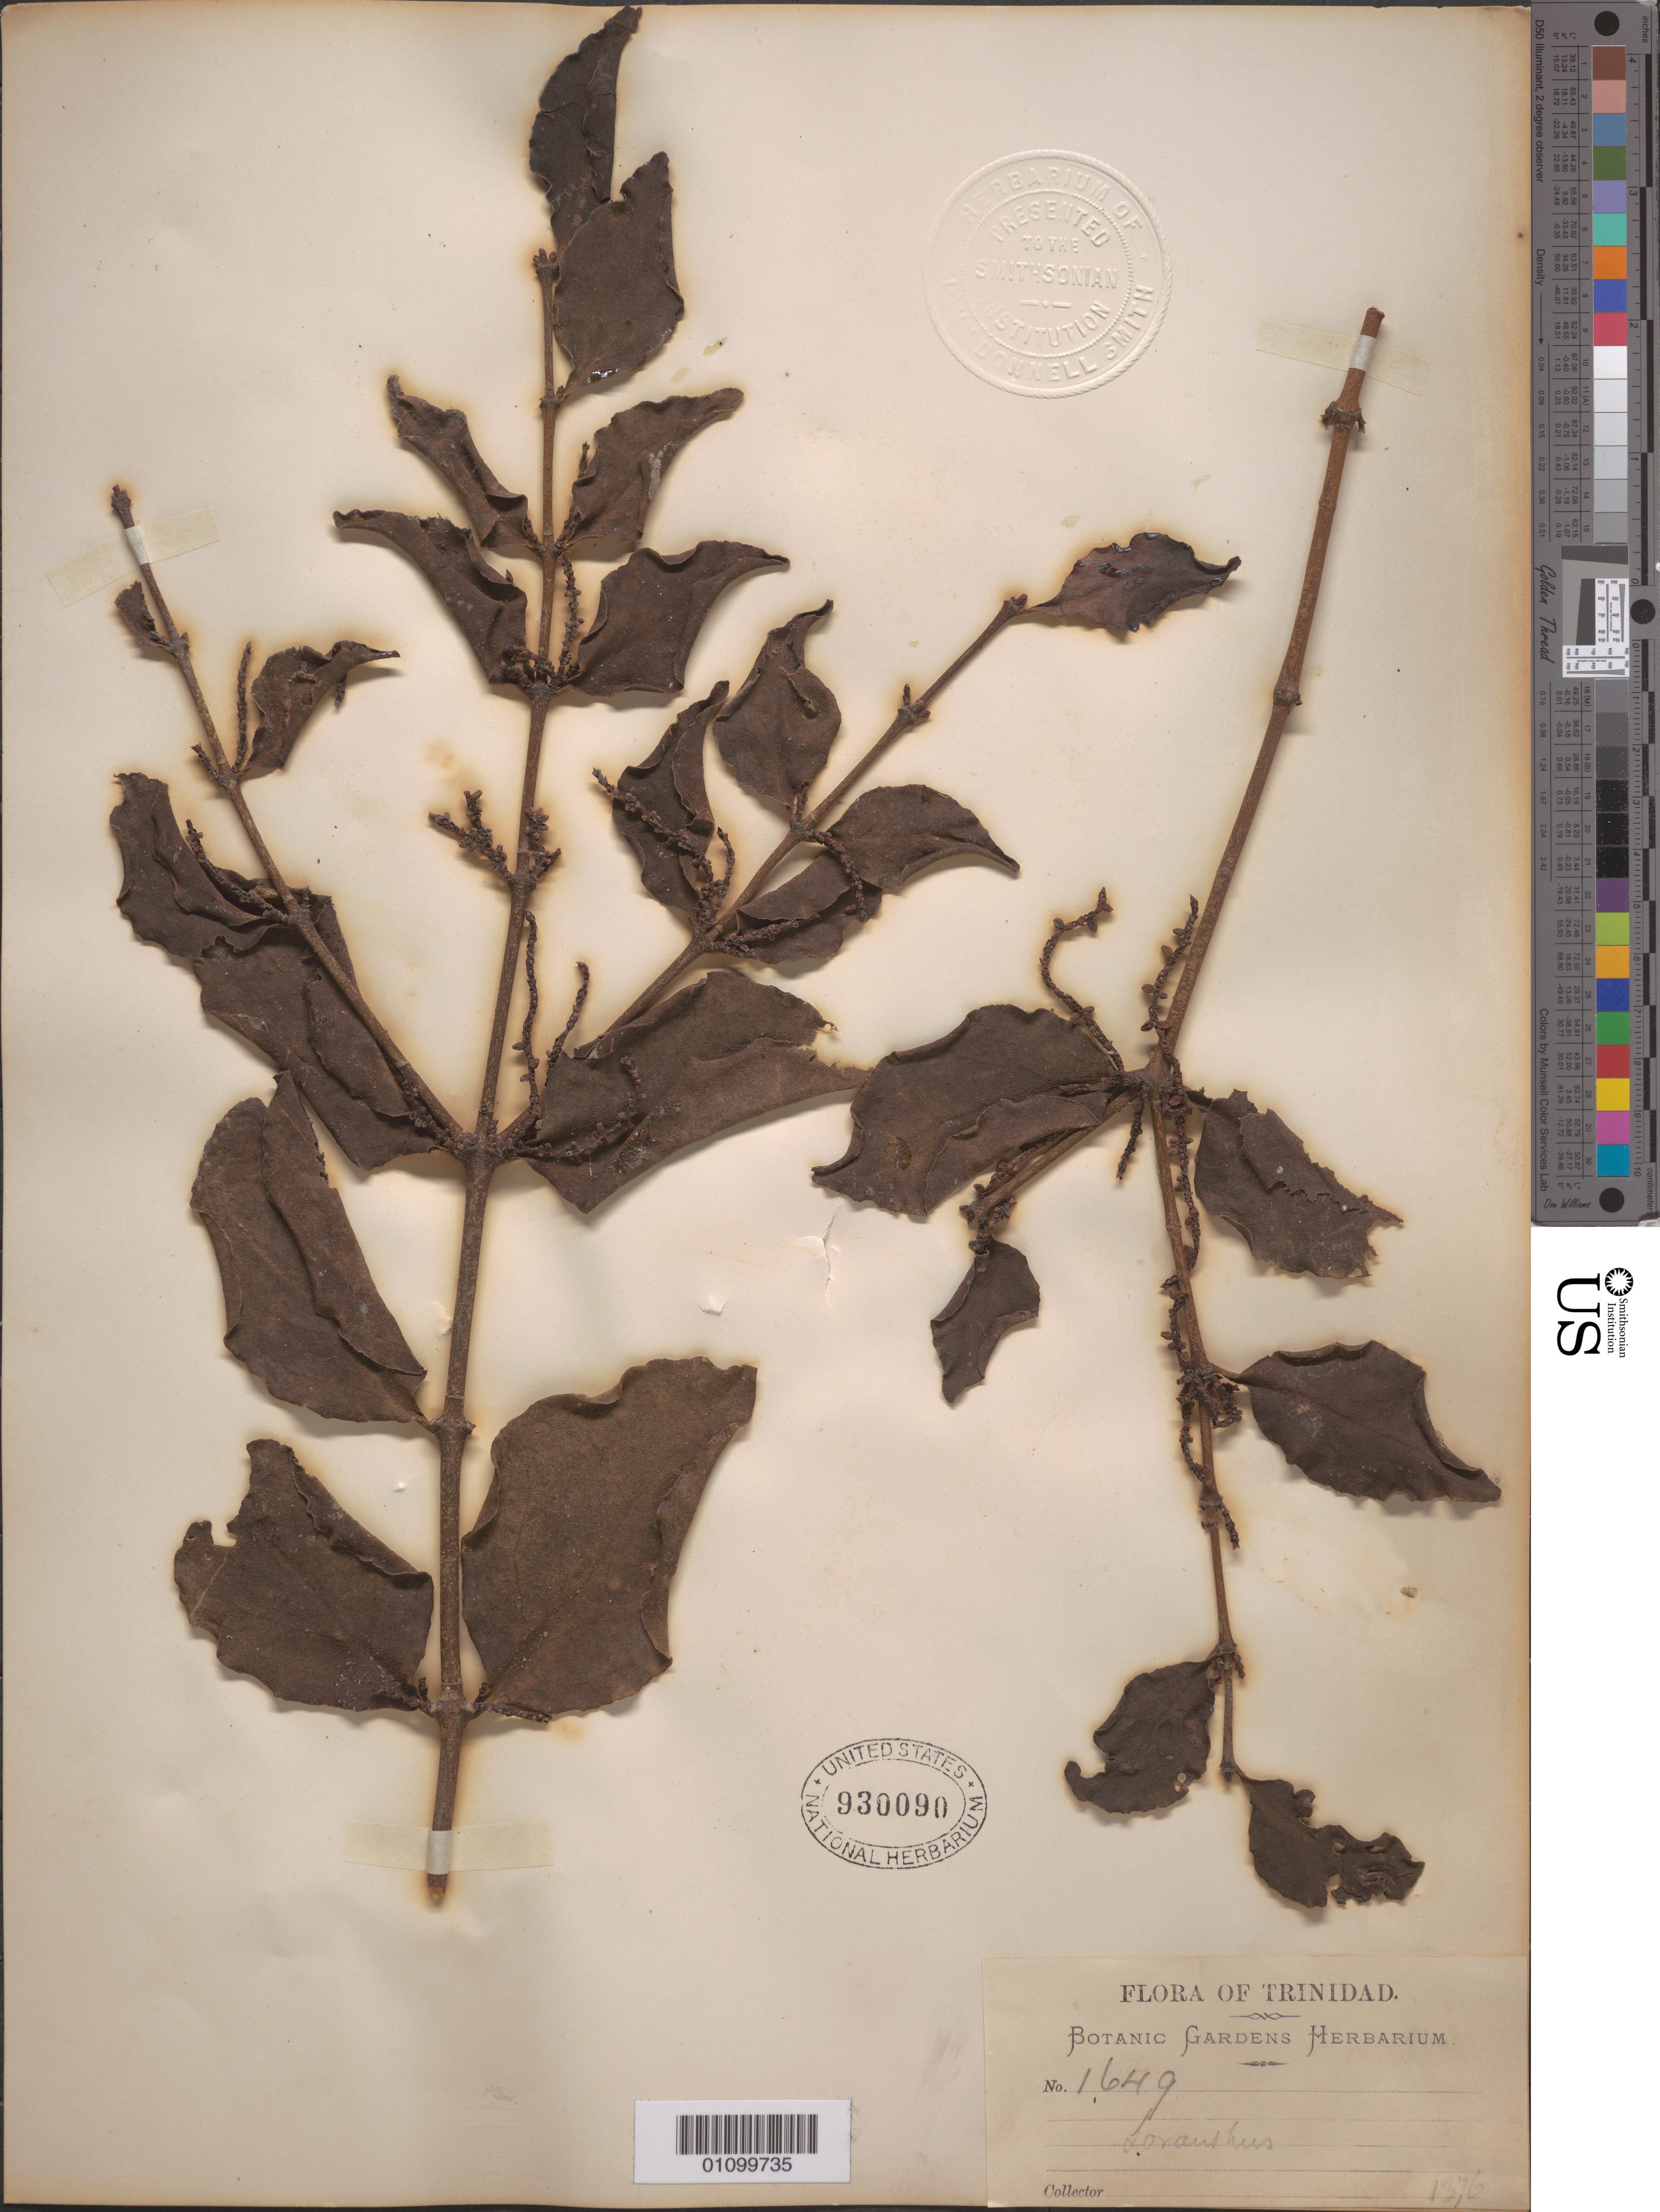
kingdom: Plantae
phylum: Tracheophyta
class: Magnoliopsida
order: Santalales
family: Viscaceae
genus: Phoradendron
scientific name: Phoradendron piperoides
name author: (Kunth) Trel.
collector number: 1649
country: Trinidad and Tobago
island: Trinidad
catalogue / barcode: US 930090